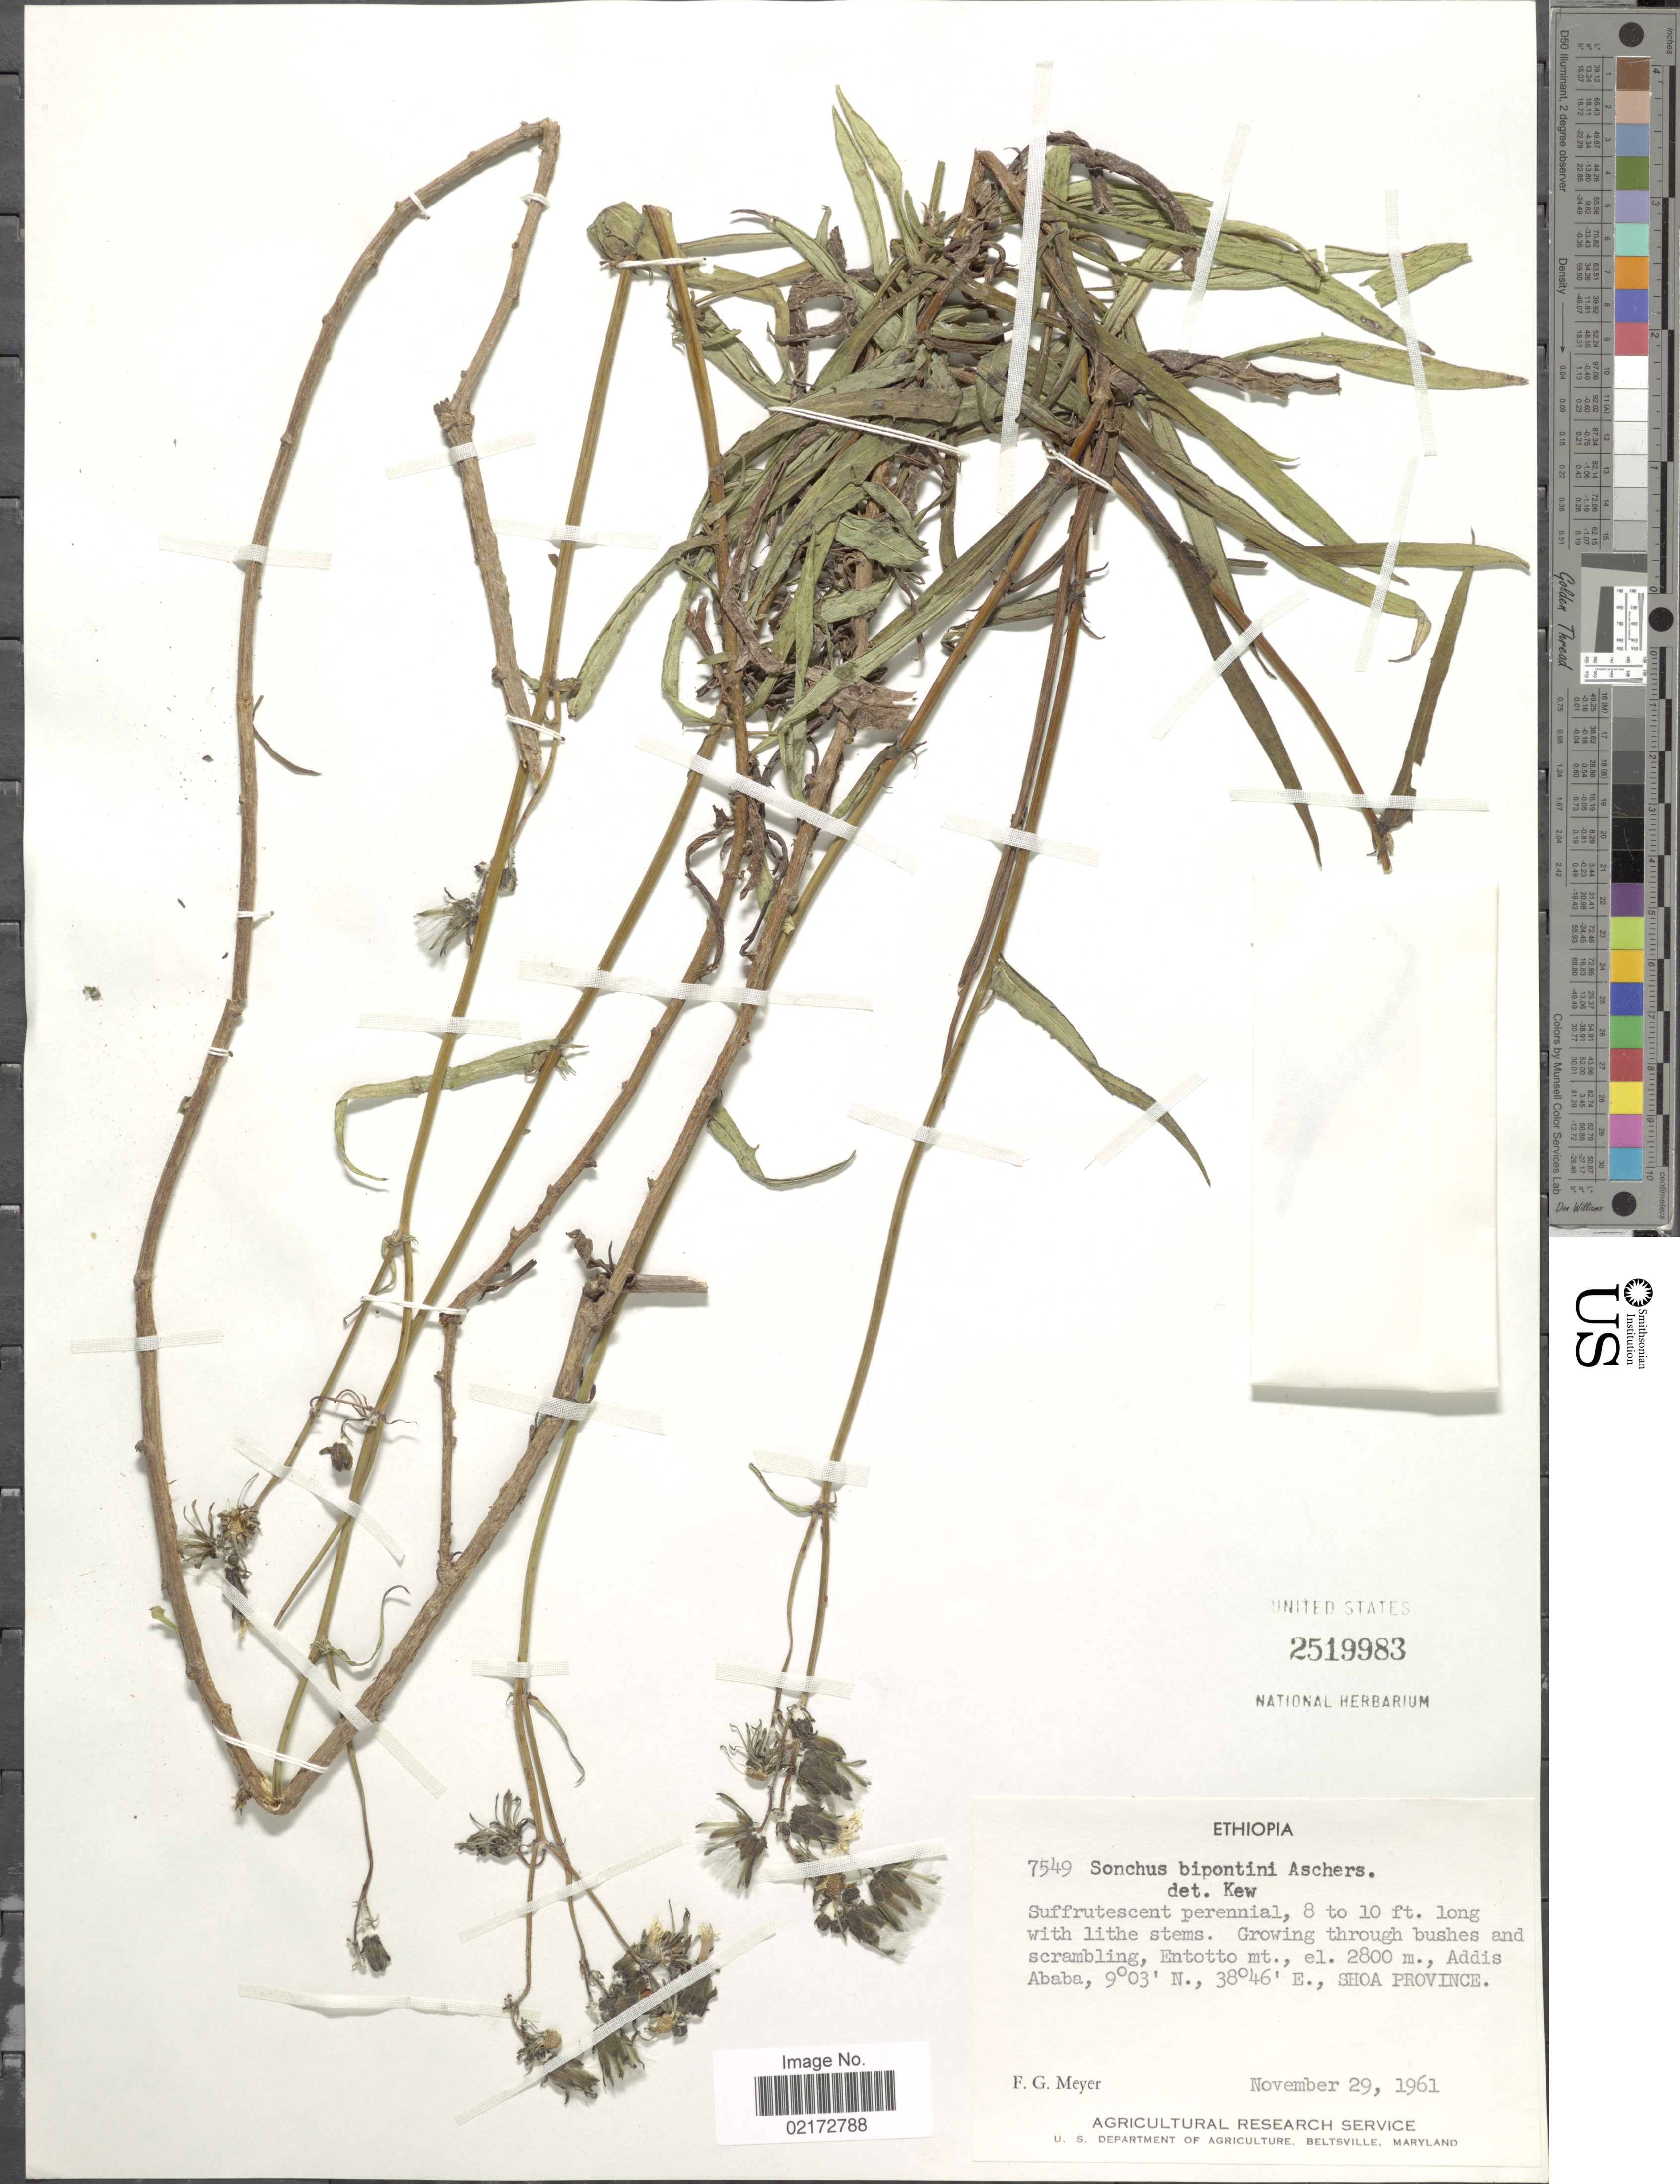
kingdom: Plantae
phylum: Tracheophyta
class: Magnoliopsida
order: Asterales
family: Asteraceae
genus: Sonchus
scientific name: Sonchus bipontini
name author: Asch. ex Oliv. & Hiern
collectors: F. G. Meyer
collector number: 7549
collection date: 1961-11-29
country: Ethiopia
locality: Entotto mt., Addis Ababa, Shoa Province.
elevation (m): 2800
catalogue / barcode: US 2519983